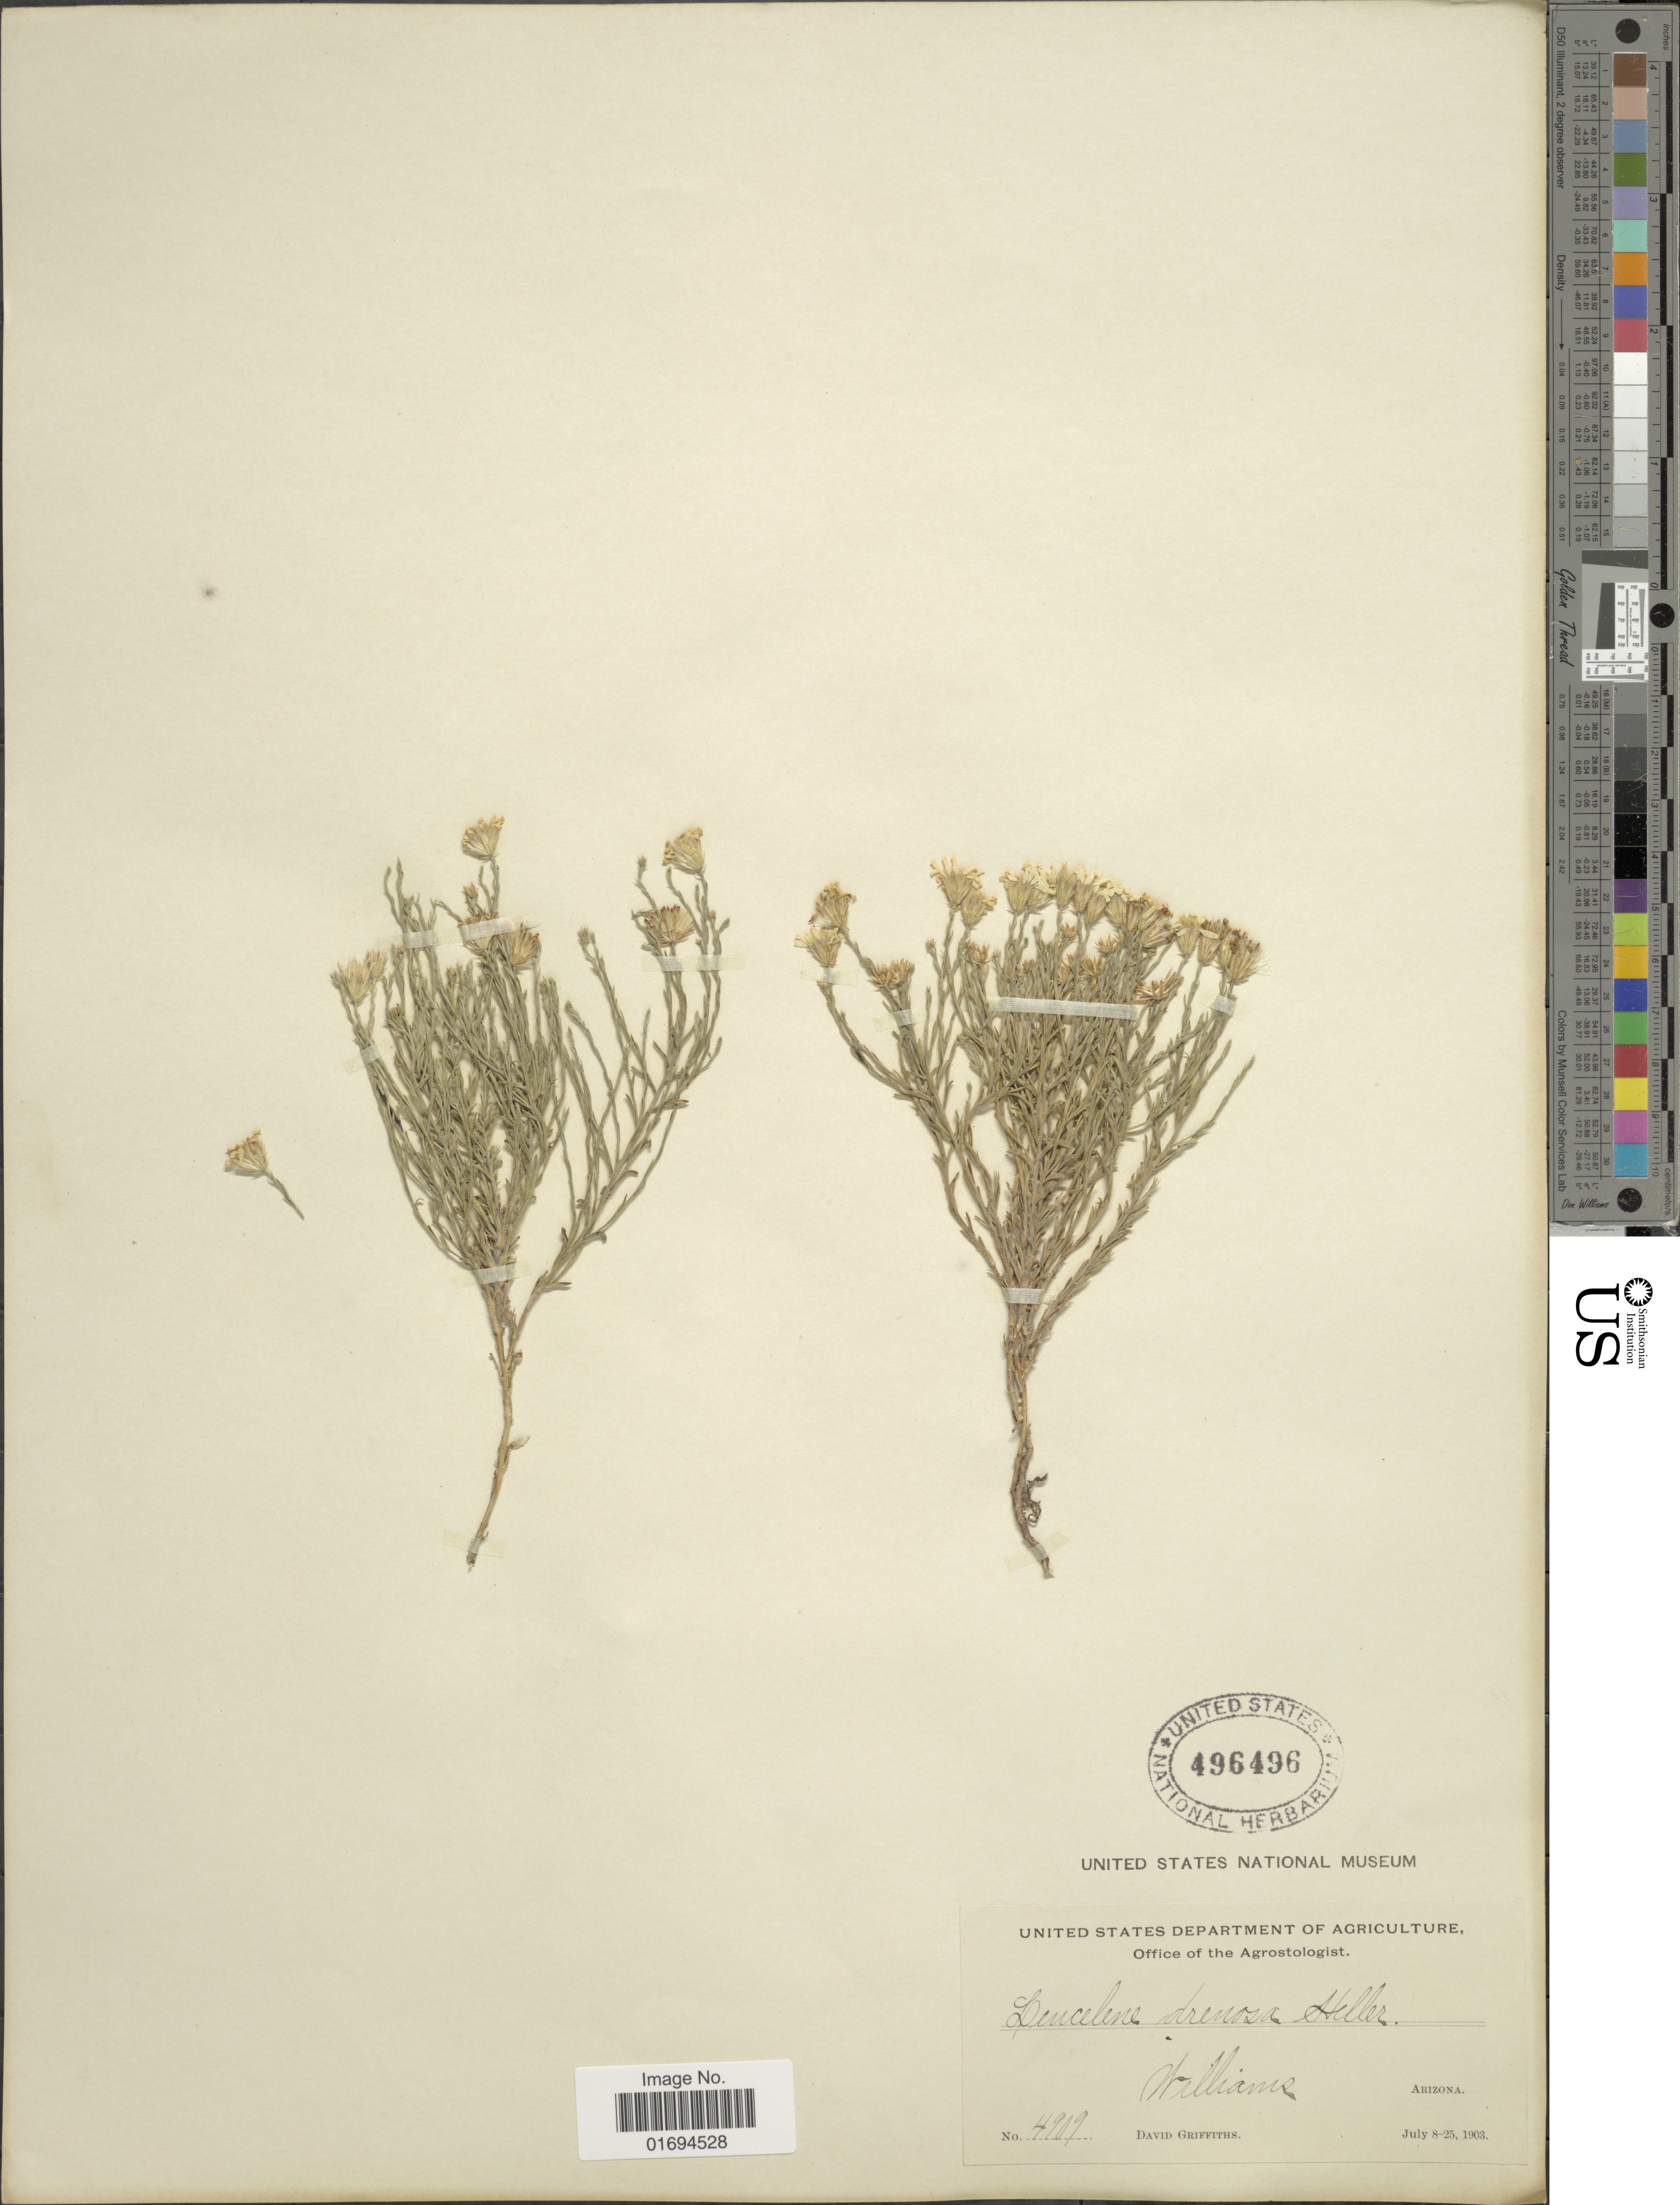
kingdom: Plantae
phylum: Tracheophyta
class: Magnoliopsida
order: Asterales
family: Asteraceae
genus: Chaetopappa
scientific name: Chaetopappa ericoides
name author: (Torr.) G.L. Nesom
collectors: D. Griffiths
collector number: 4909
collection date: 1903-07-08/1903-07-25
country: United States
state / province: Arizona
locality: Williams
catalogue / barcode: US 496496